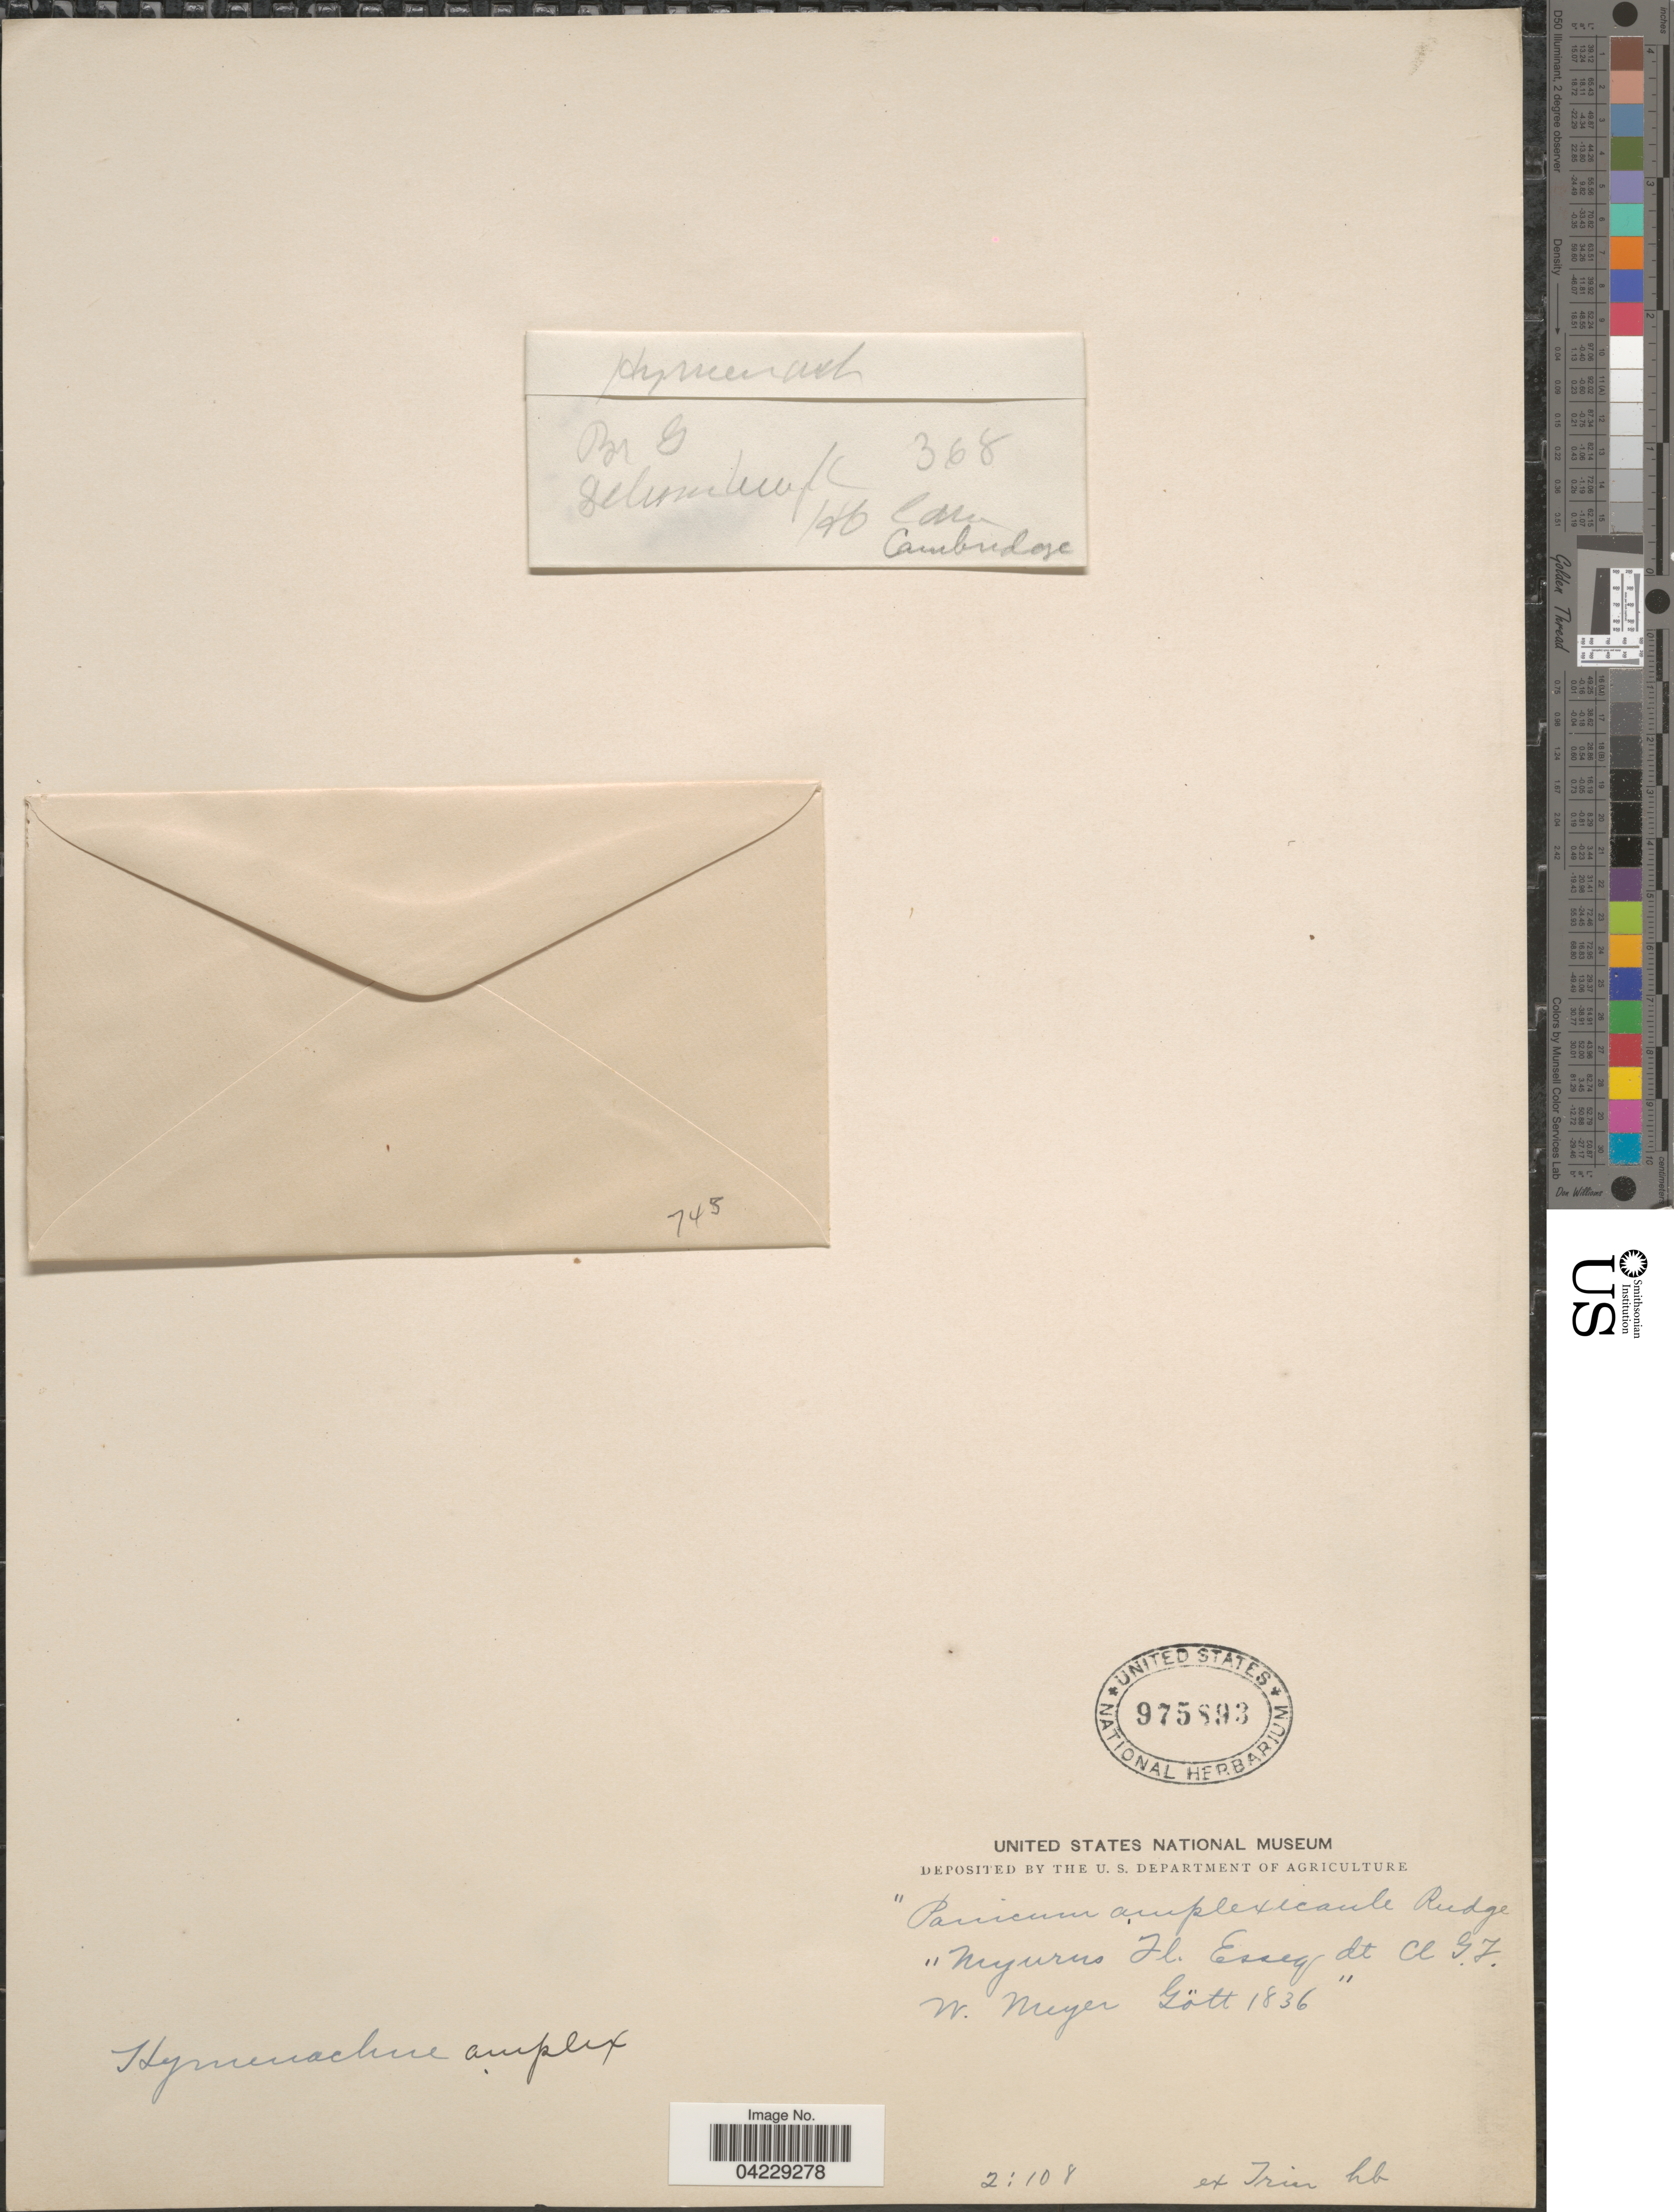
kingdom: Plantae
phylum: Tracheophyta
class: Liliopsida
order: Poales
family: Poaceae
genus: Hymenachne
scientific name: Hymenachne amplexicaulis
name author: (Rudge) Nees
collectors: Ex herb. Cambridge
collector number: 368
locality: Selumpuk.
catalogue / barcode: US 975893